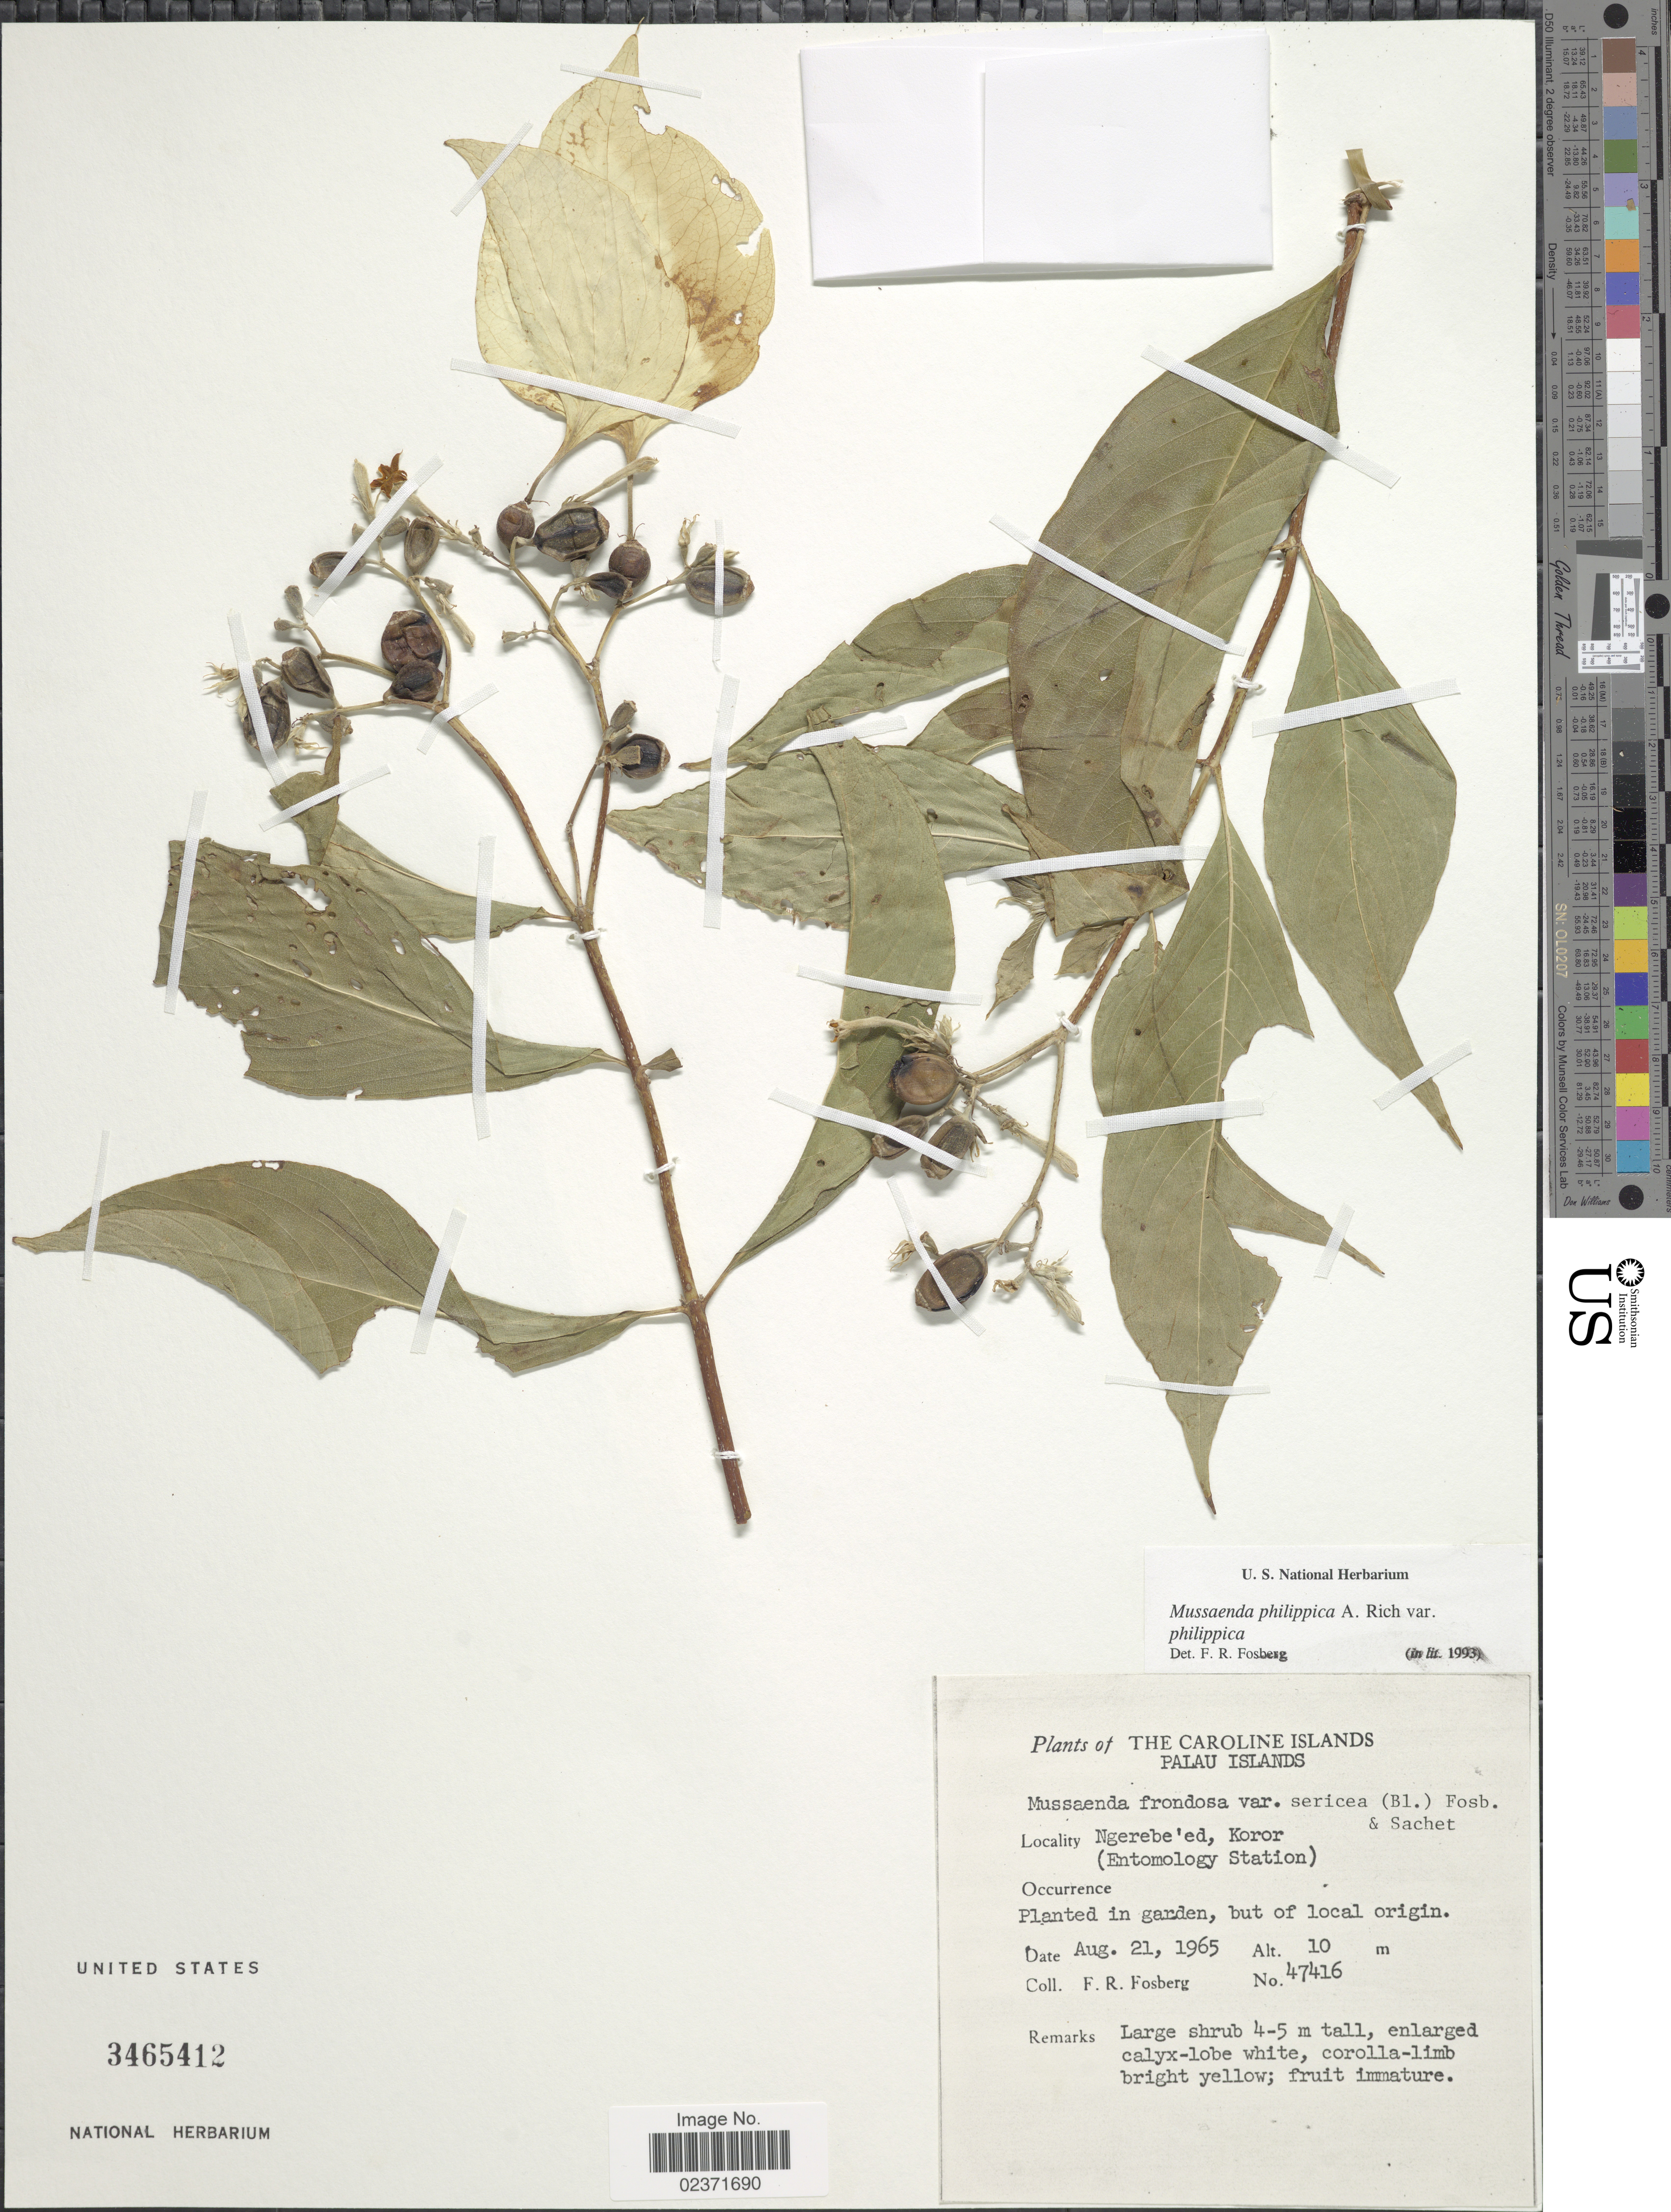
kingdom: Plantae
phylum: Tracheophyta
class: Magnoliopsida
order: Gentianales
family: Rubiaceae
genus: Mussaenda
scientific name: Mussaenda philippica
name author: A. Rich.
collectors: F. R. Fosberg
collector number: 47416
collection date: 1965-08-21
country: Palau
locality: The Caroline Islands. Palau Islands. Ngerebe'ed, Koror (Entomology Station)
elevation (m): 10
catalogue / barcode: US 3465412